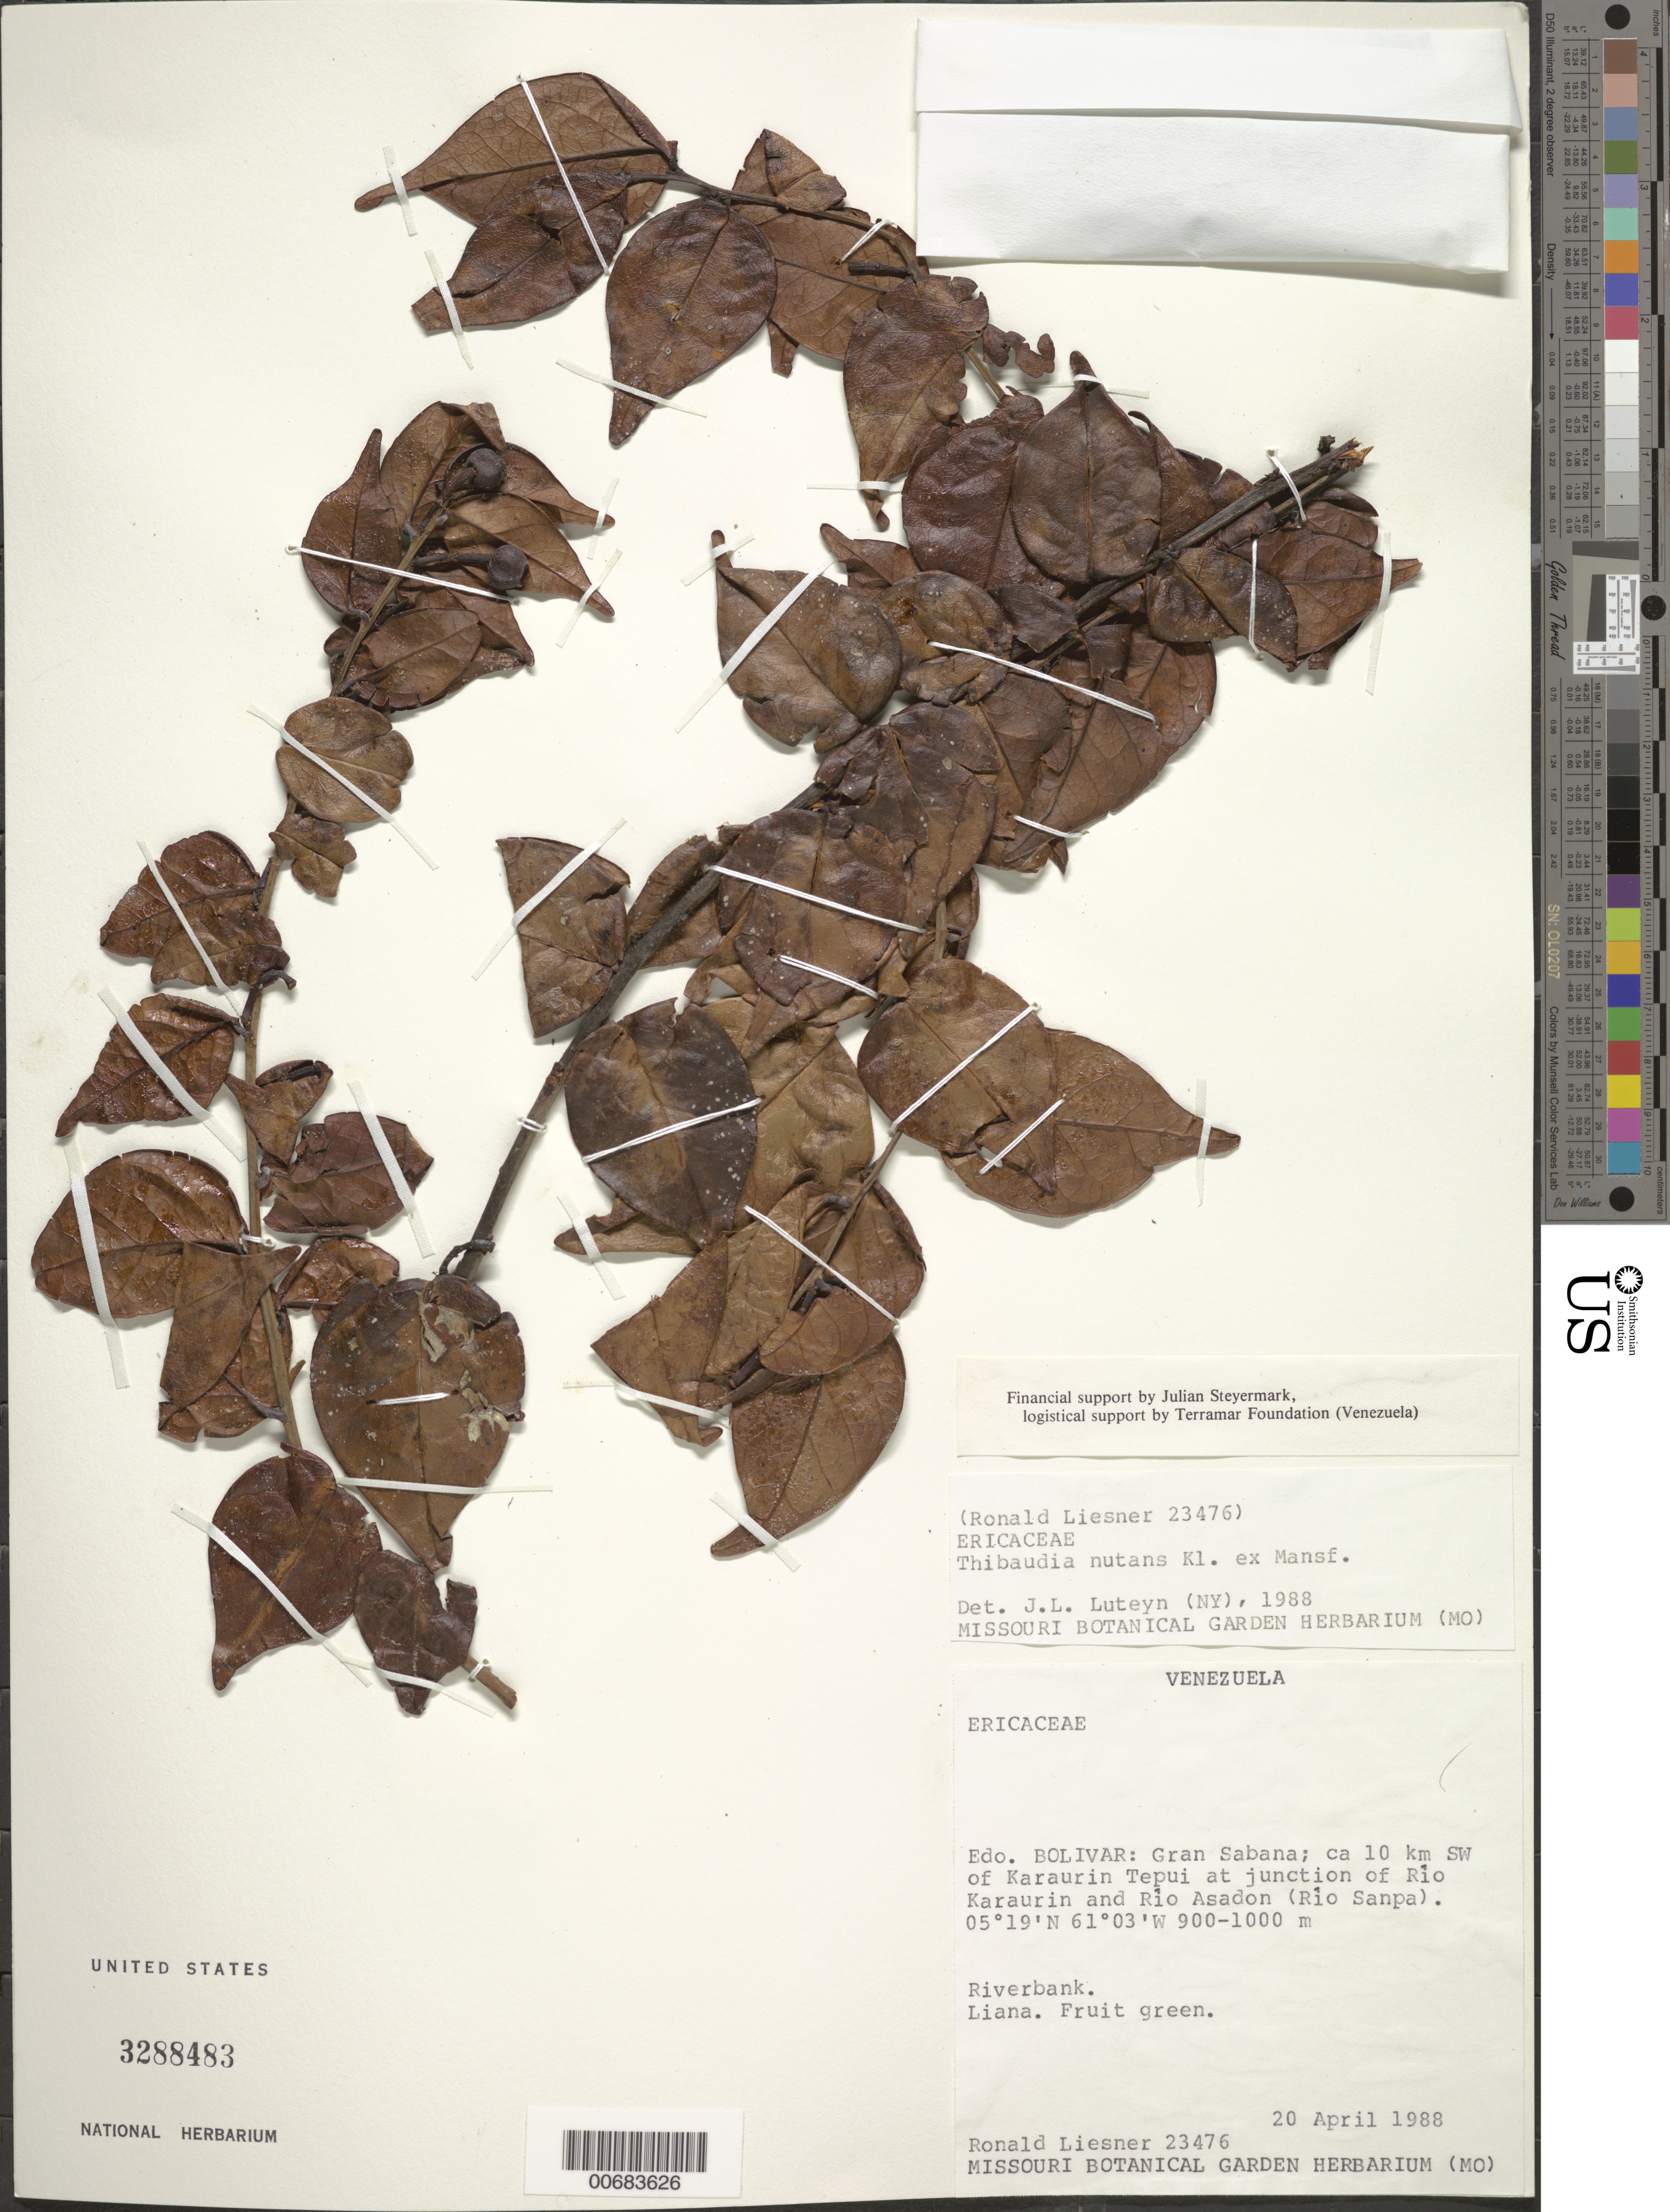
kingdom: Plantae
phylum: Tracheophyta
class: Magnoliopsida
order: Ericales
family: Ericaceae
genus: Thibaudia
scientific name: Thibaudia nutans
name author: Klotzsch ex Mansf.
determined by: Luteyn, J. L.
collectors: R. L. Liesner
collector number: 23476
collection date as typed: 20-Apr-88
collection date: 1988-04-20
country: Venezuela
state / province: Bolívar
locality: Gran Sabana, ca 10 km SW of Karaurin tepuí at junction of Río Karaurin and Río Asadon (Río Sanpa)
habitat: Riverbank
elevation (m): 900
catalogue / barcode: US 3288483